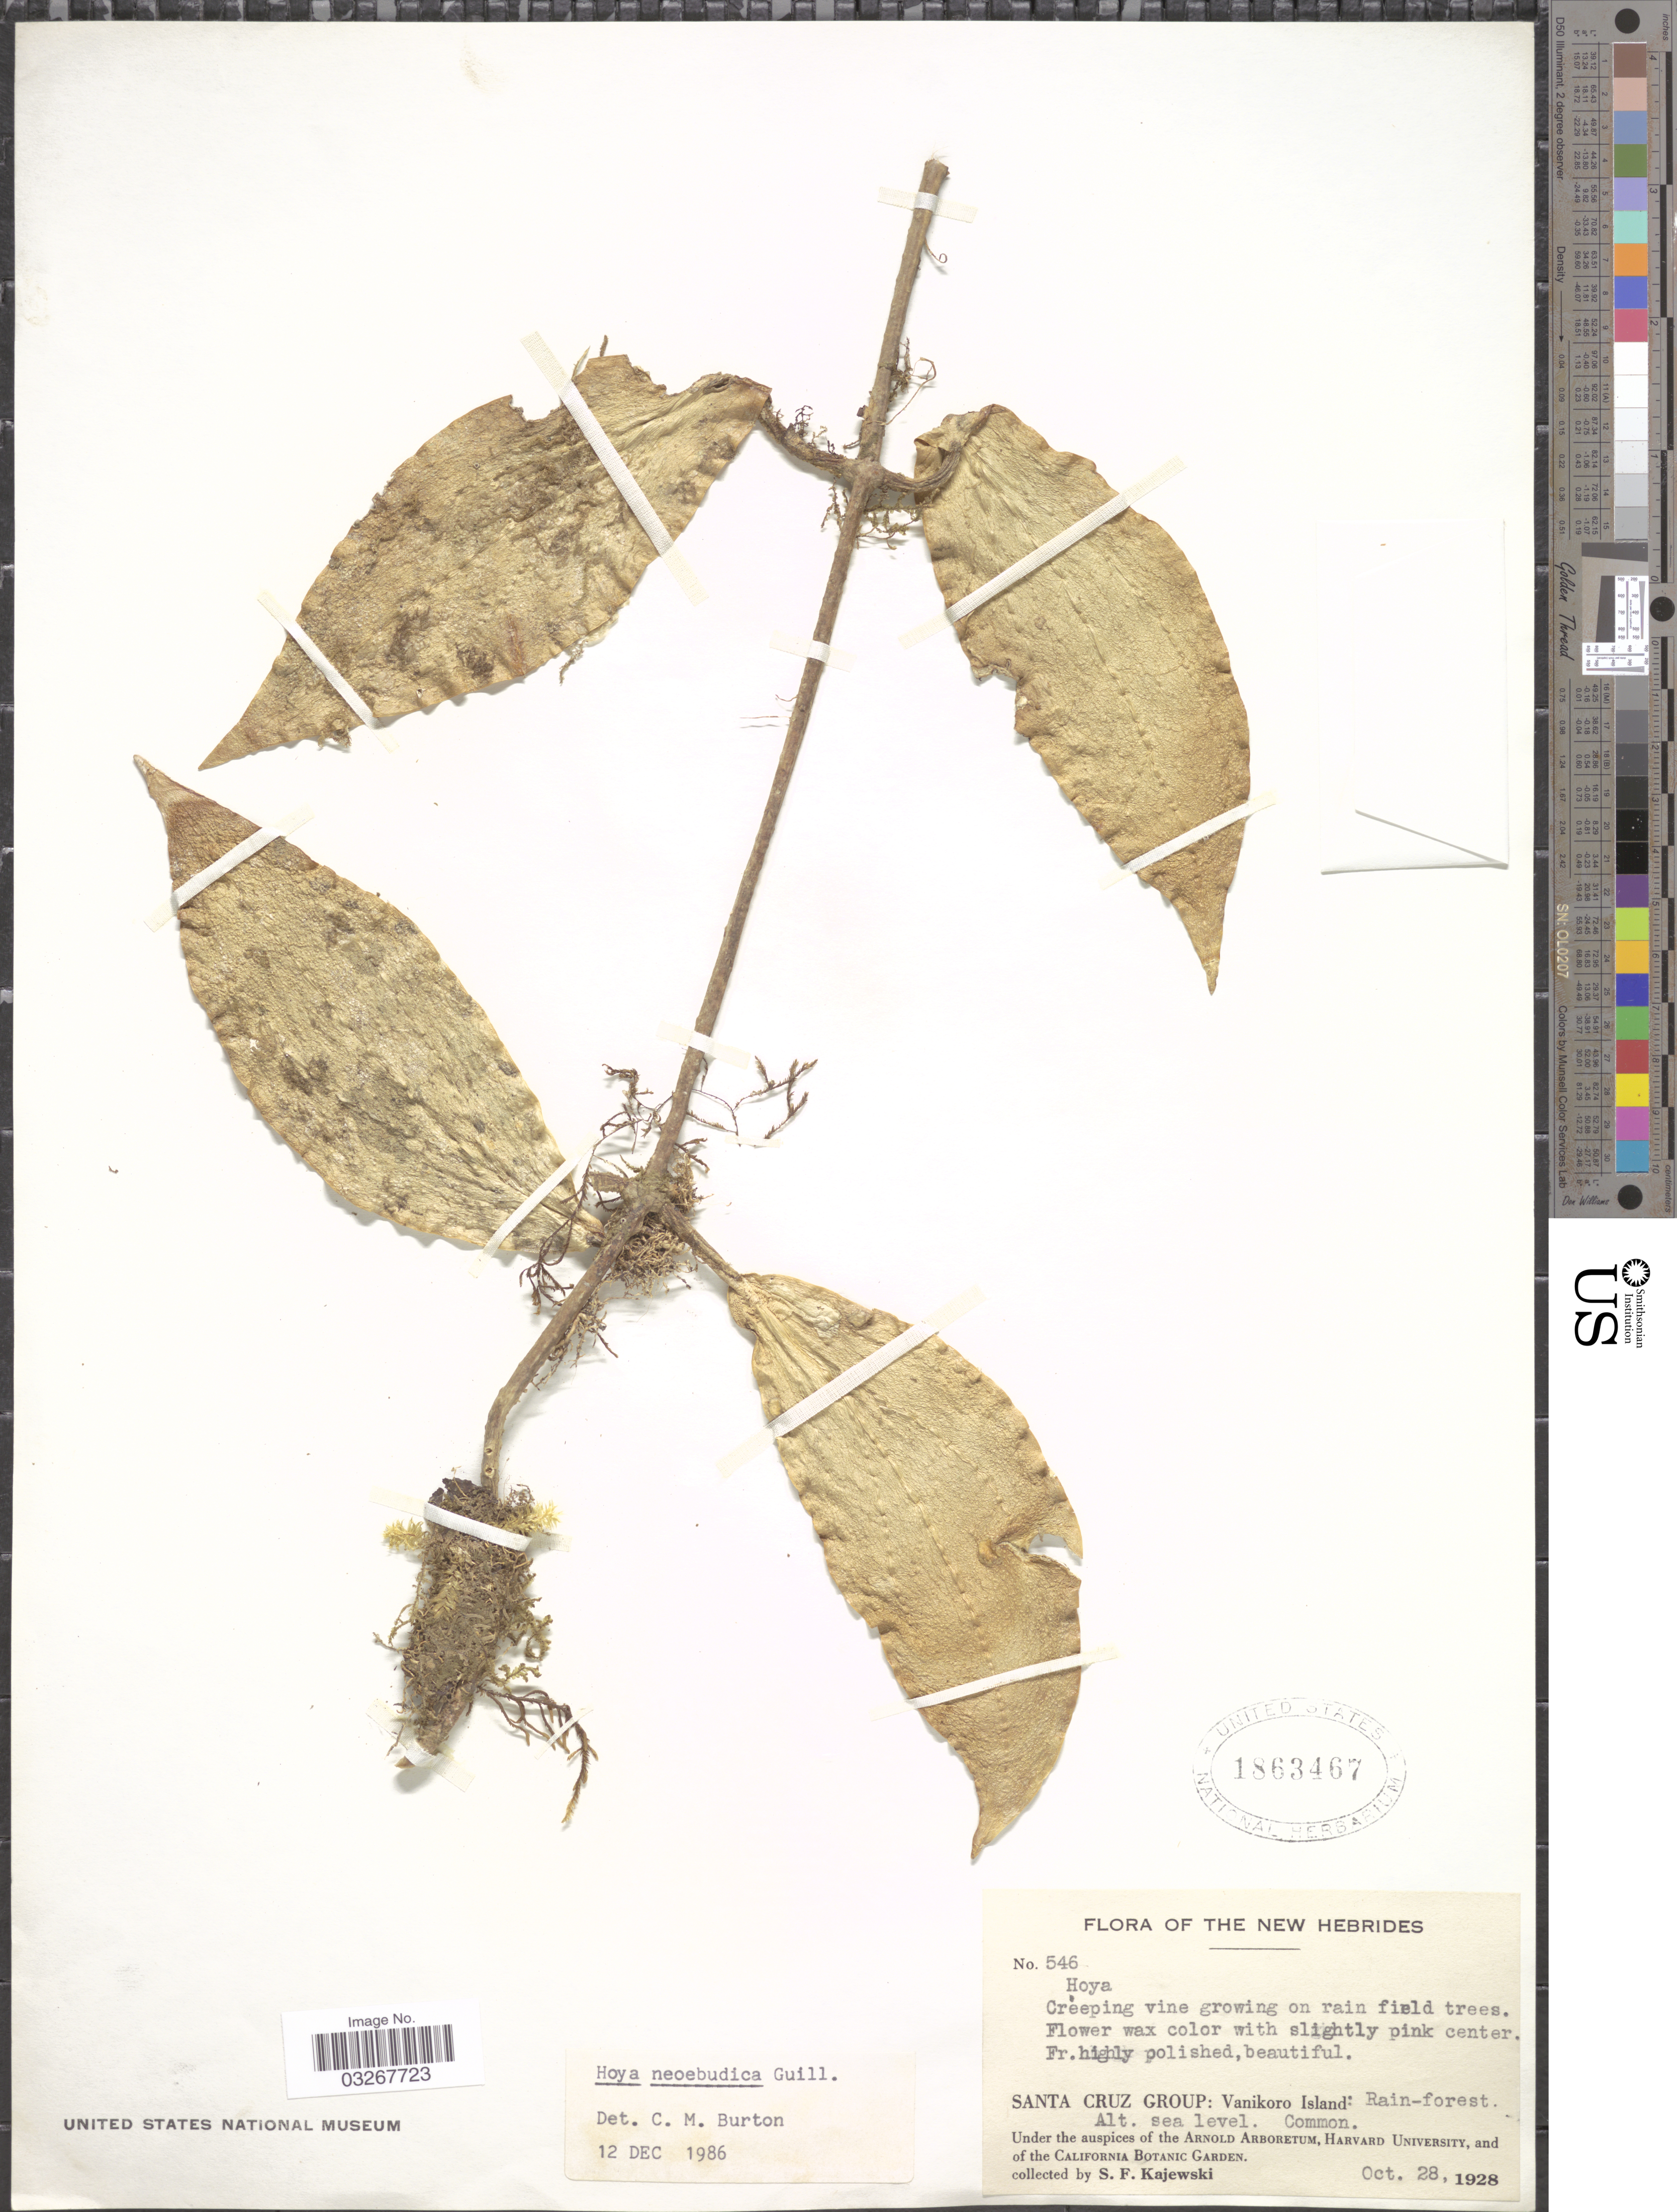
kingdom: Plantae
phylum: Tracheophyta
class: Magnoliopsida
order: Gentianales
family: Apocynaceae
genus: Hoya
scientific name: Hoya neoebudica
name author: Guillaumin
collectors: S. Kajewski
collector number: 546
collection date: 1928-10-28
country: Solomon Islands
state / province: Santa Cruz Is.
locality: The New Hebrides. Santa Cruz Group: Vanikoro Island: Rain-forest.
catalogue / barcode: US 1863467